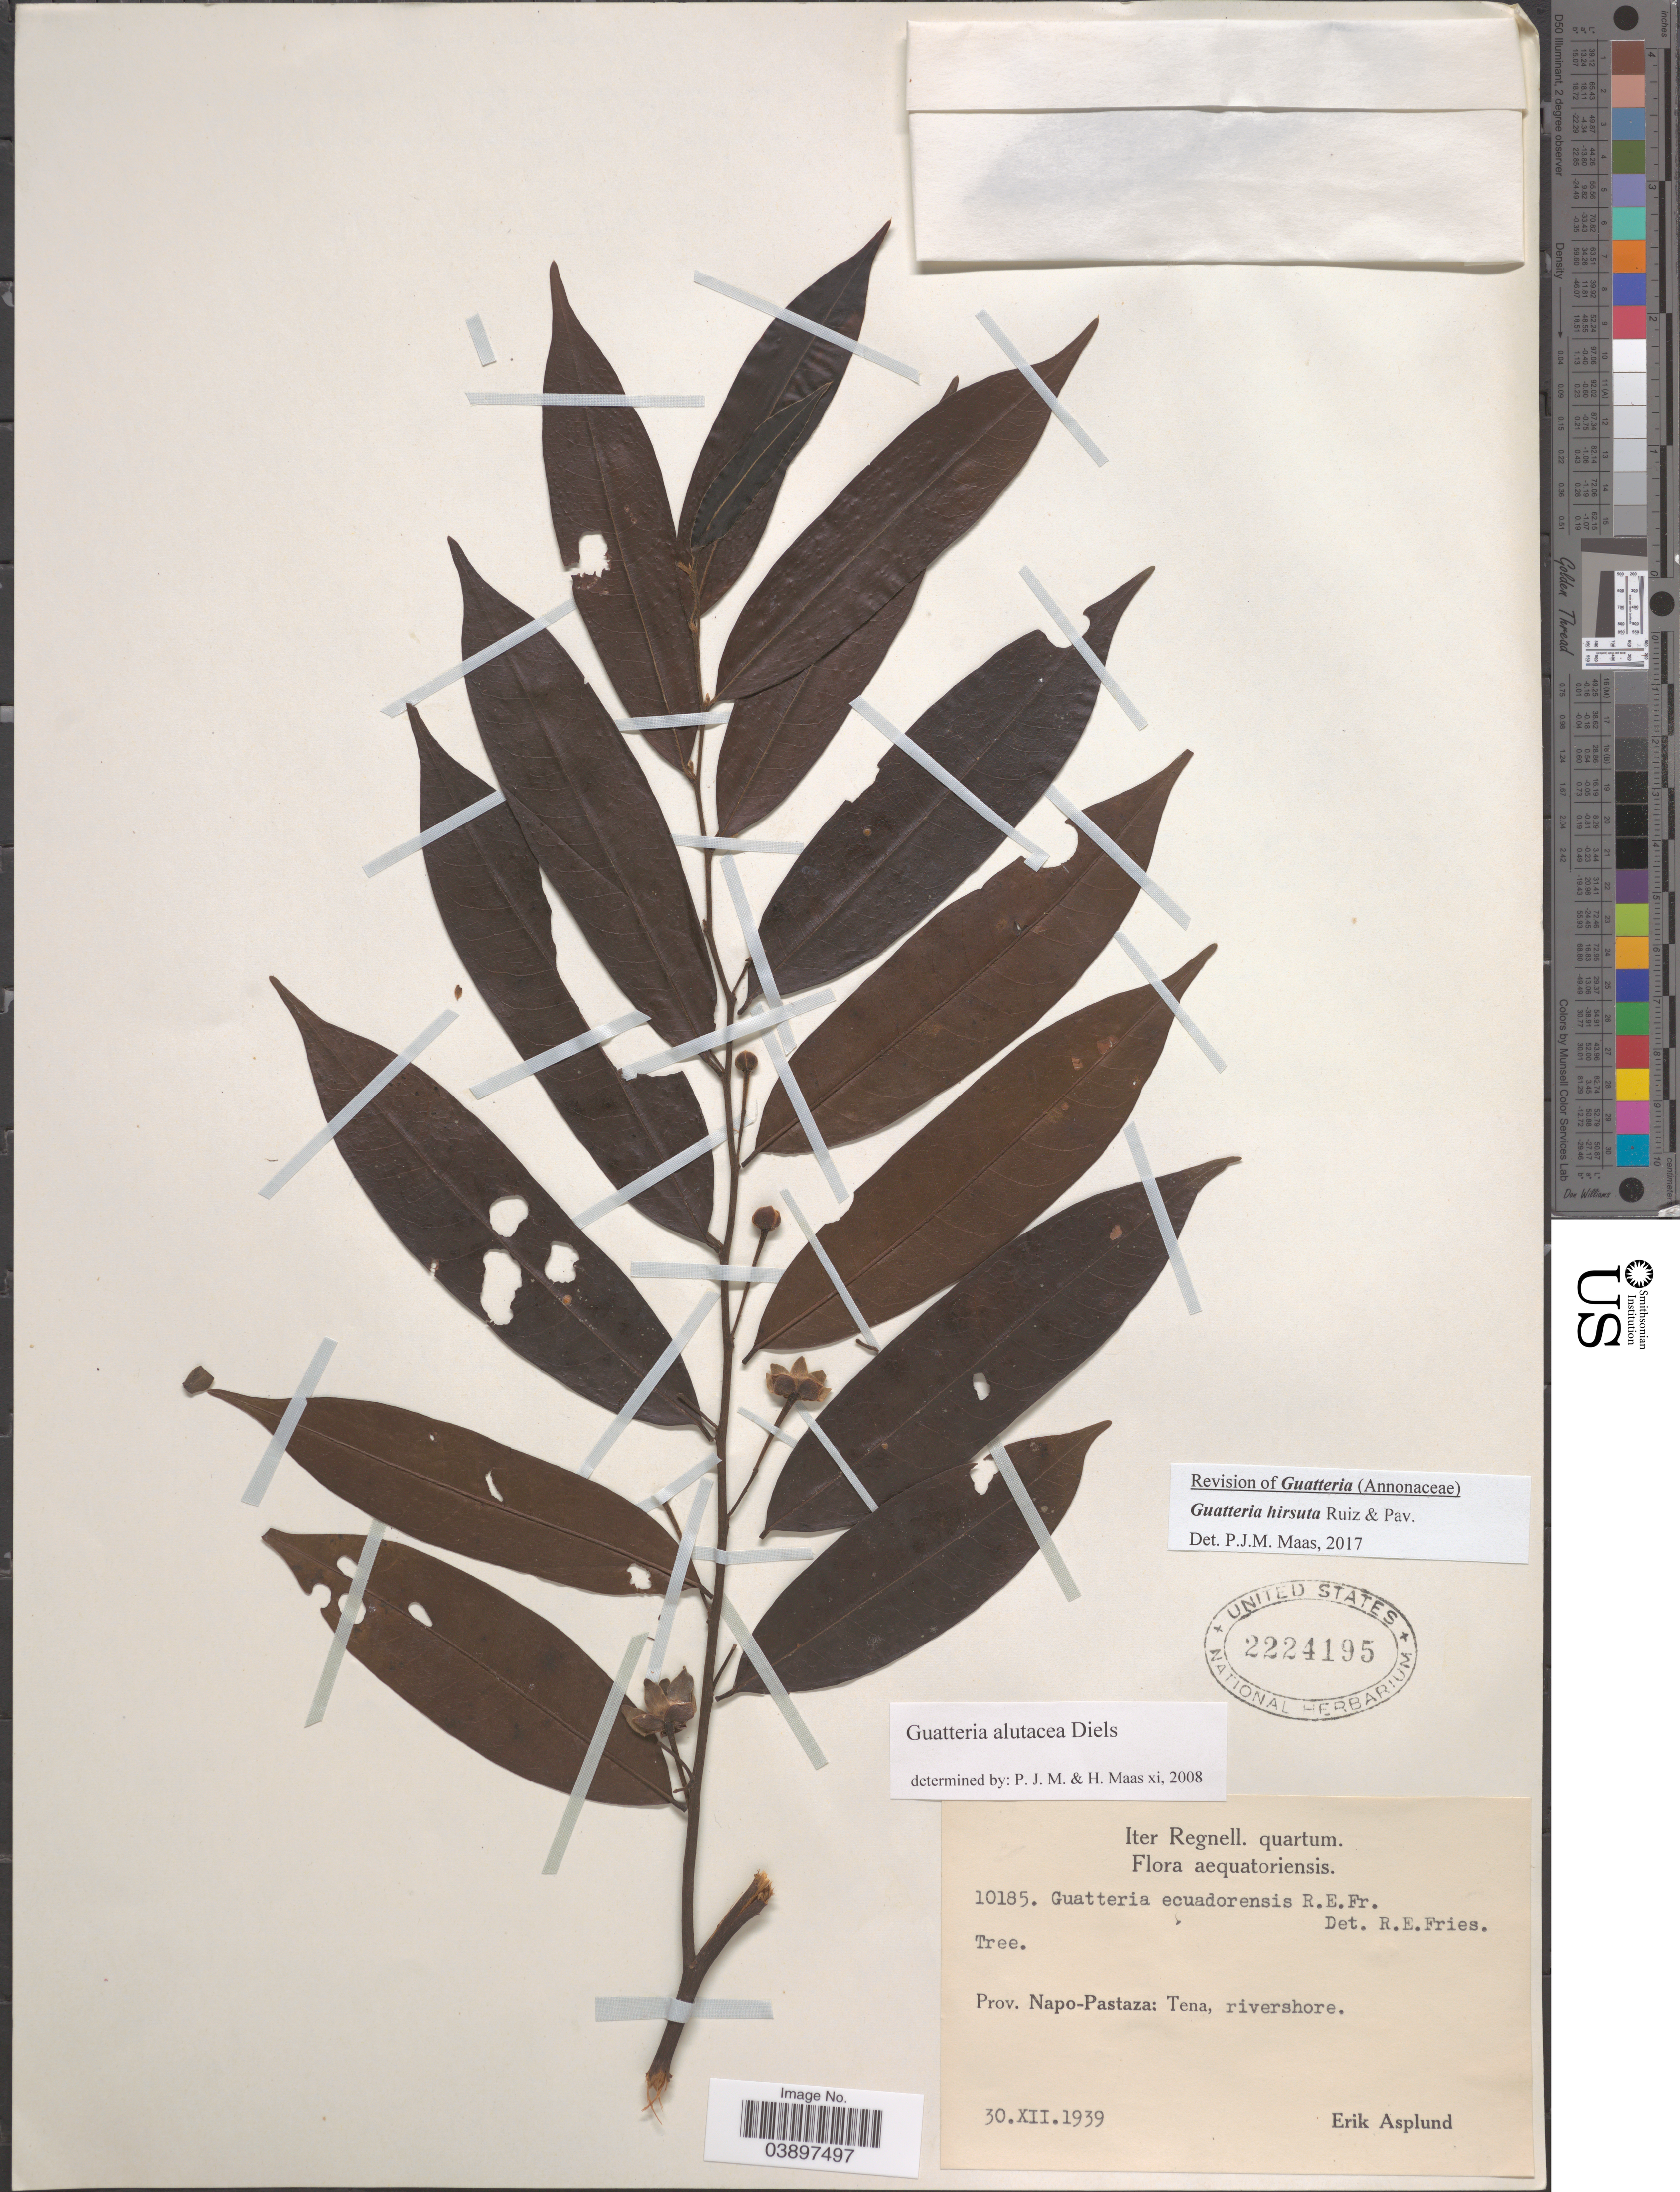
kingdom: Plantae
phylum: Tracheophyta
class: Magnoliopsida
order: Magnoliales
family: Annonaceae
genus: Guatteria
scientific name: Guatteria hirsuta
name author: Ruiz & Pav.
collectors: E. Asplund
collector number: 10185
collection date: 1939-12-30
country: Ecuador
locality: Aequatoriensis. Prov. Napo-Pastaza: Tena, rivershore.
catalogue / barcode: US 2224195